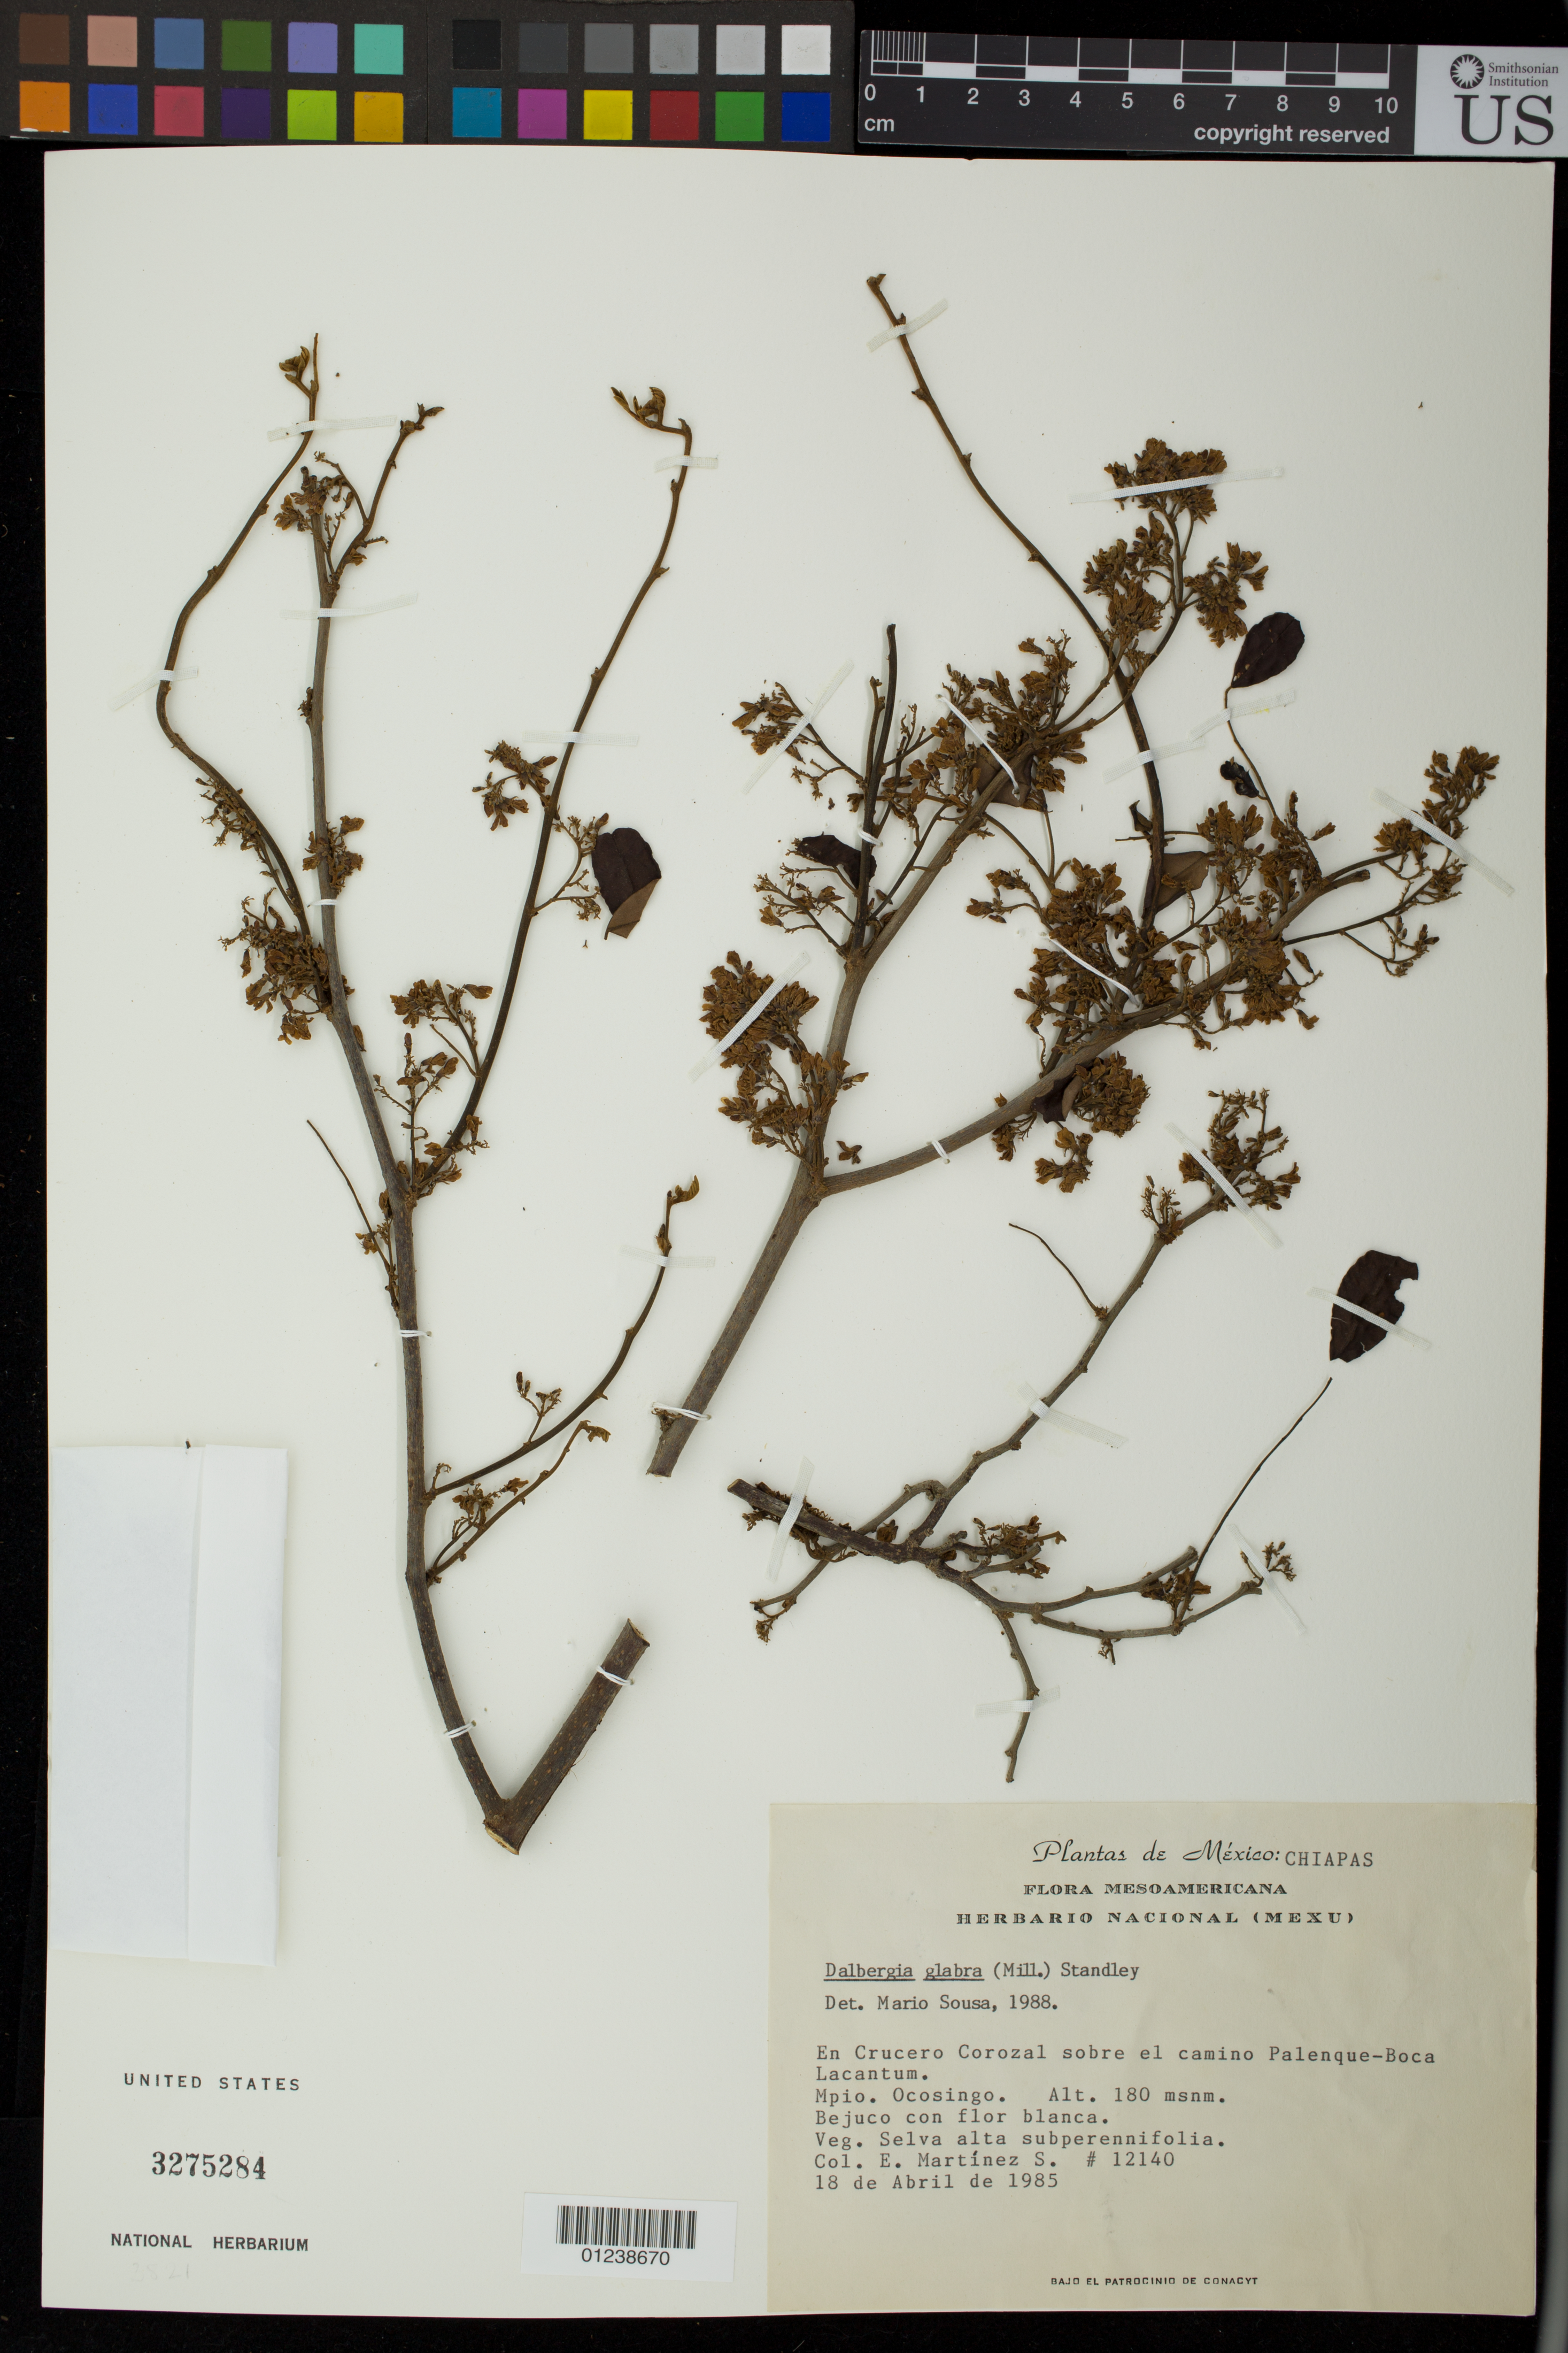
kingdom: Plantae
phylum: Tracheophyta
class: Magnoliopsida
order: Fabales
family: Fabaceae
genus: Dalbergia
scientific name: Dalbergia glabra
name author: (Mill.) Standl.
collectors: C. E. Martinez S.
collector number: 12140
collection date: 1985-04-18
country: Mexico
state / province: Chiapas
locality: En Crucero Corozal sobre el camino Palenque - Boca Lacantum.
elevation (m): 180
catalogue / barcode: US 3275284